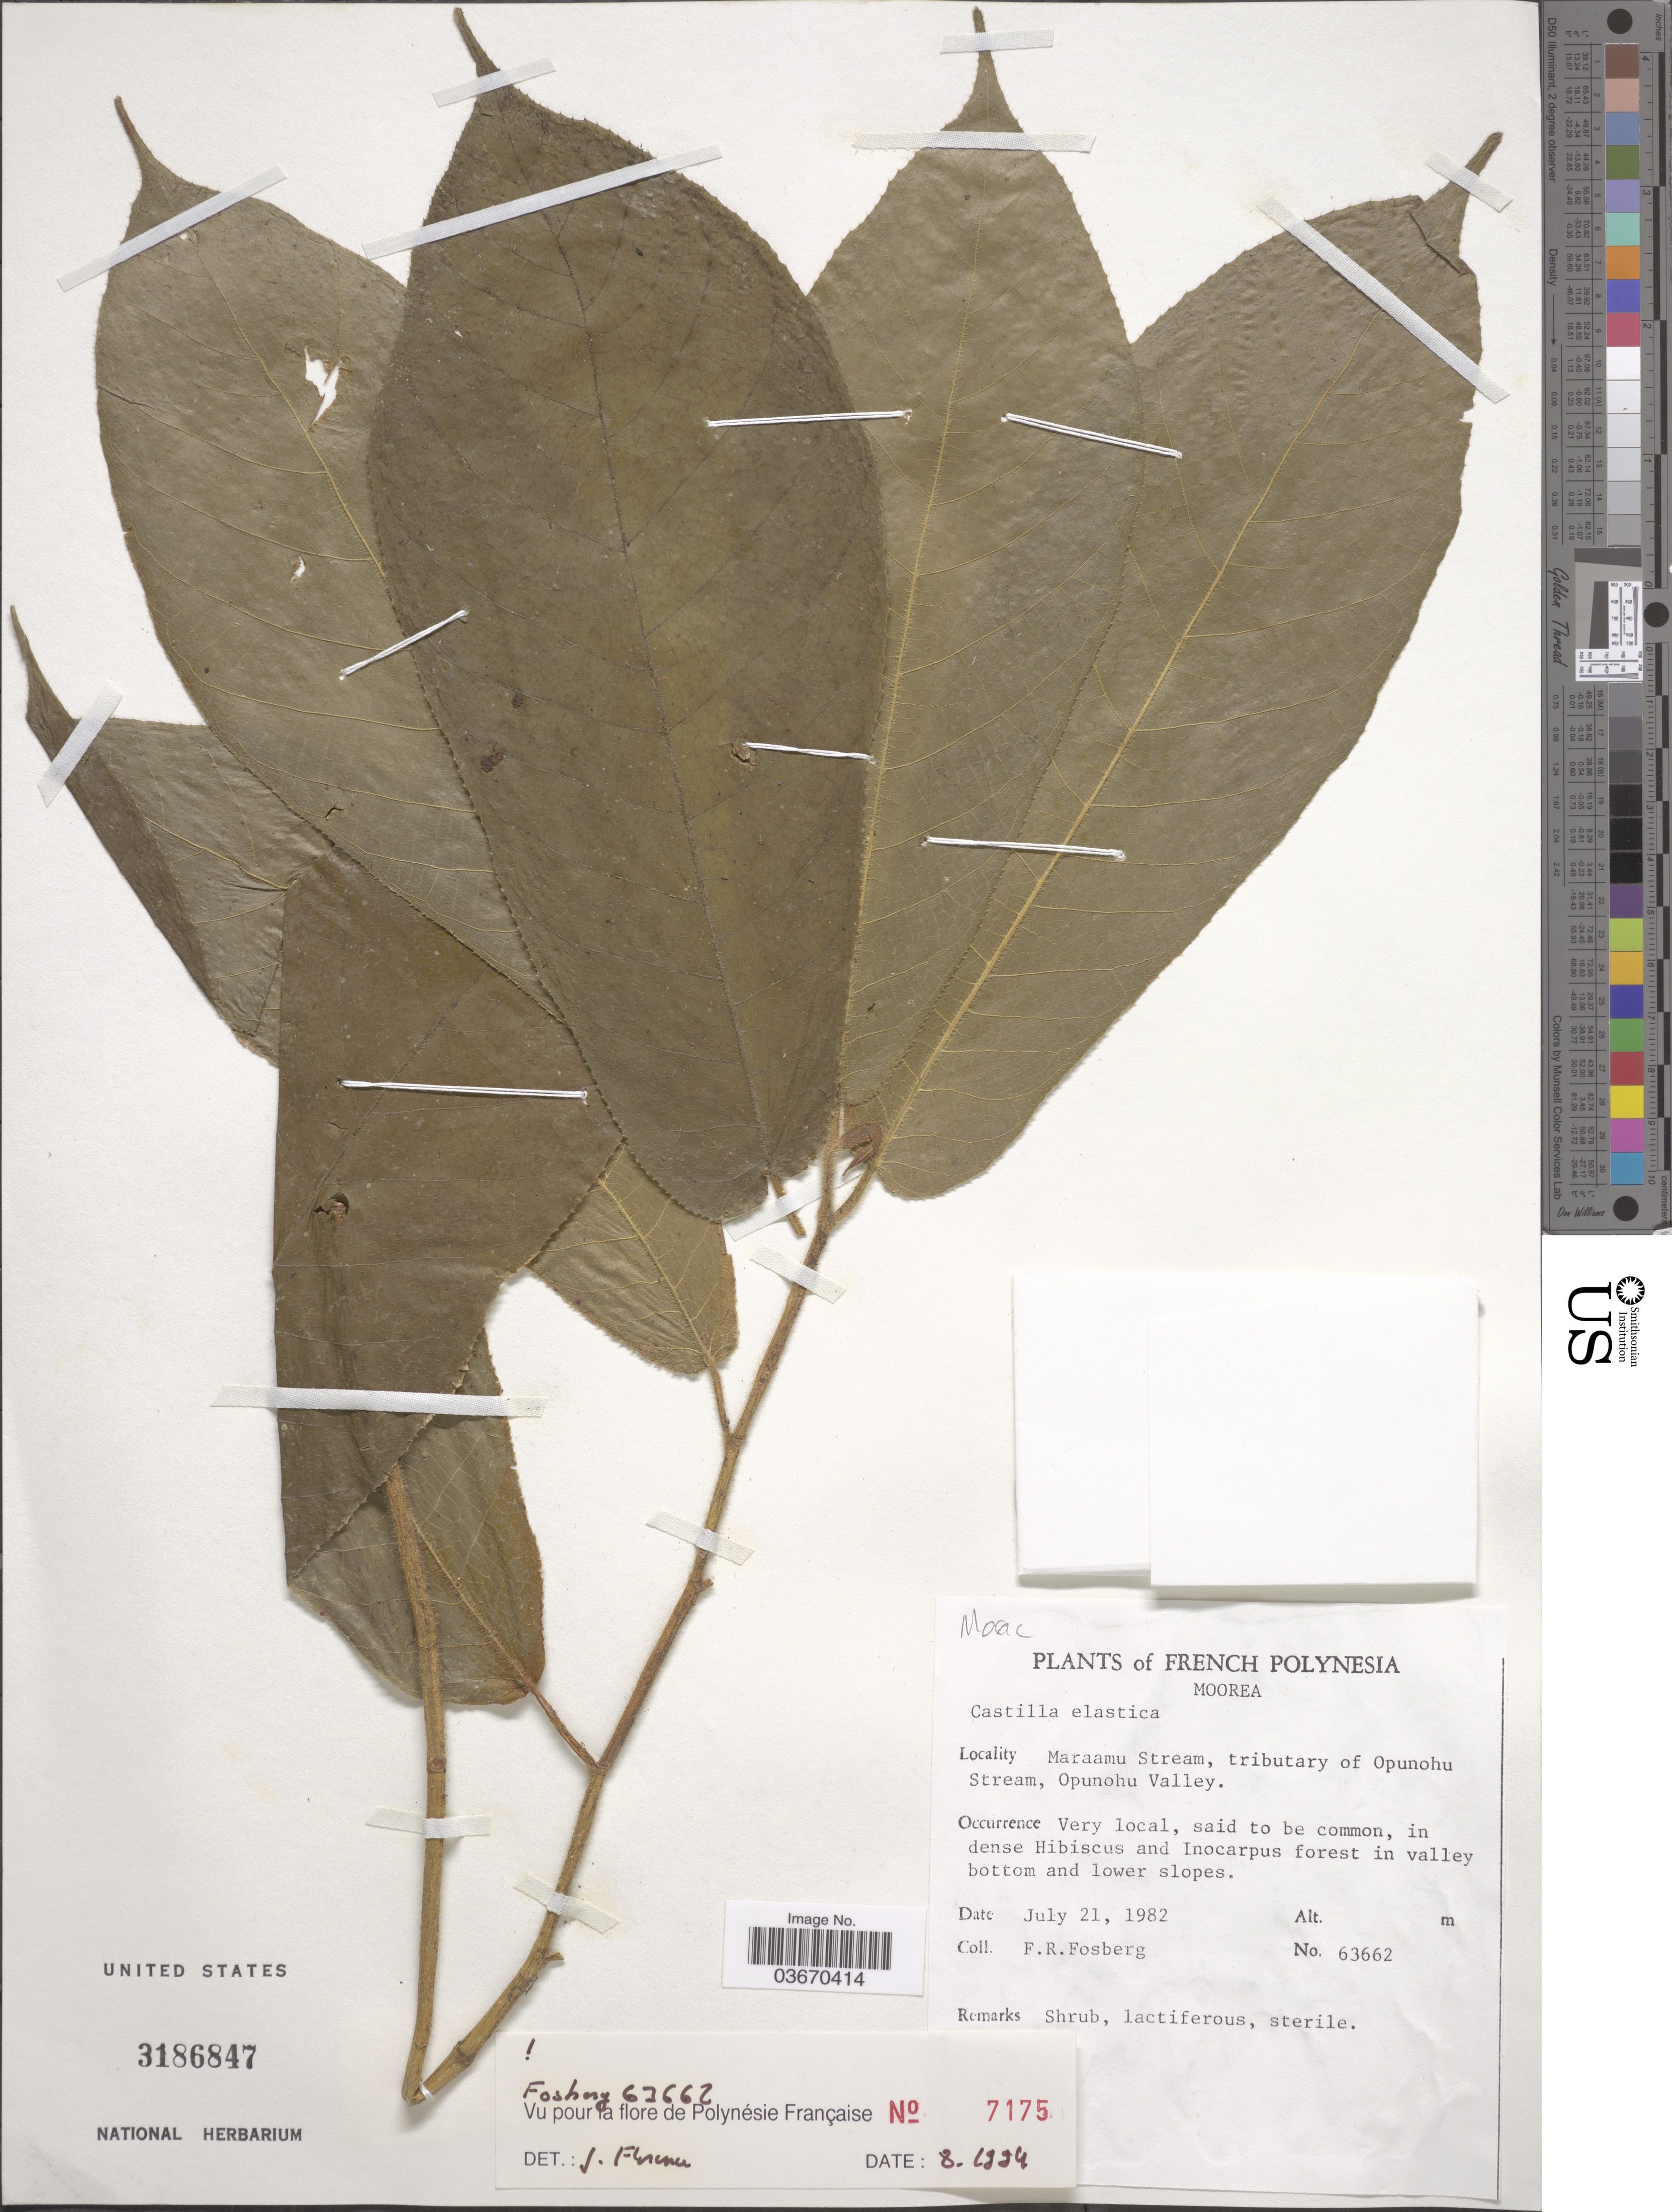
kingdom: Plantae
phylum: Tracheophyta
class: Magnoliopsida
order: Rosales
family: Moraceae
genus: Castilla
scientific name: Castilla elastica var. elastica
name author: Sessé ex Cerv.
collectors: F. R. Fosberg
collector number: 63662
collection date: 1982-07-21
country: French Polynesia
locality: Moorea. Maraamu Stream, tributary of Opunohu Stream, Opunohu Valley.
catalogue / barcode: US 3186847